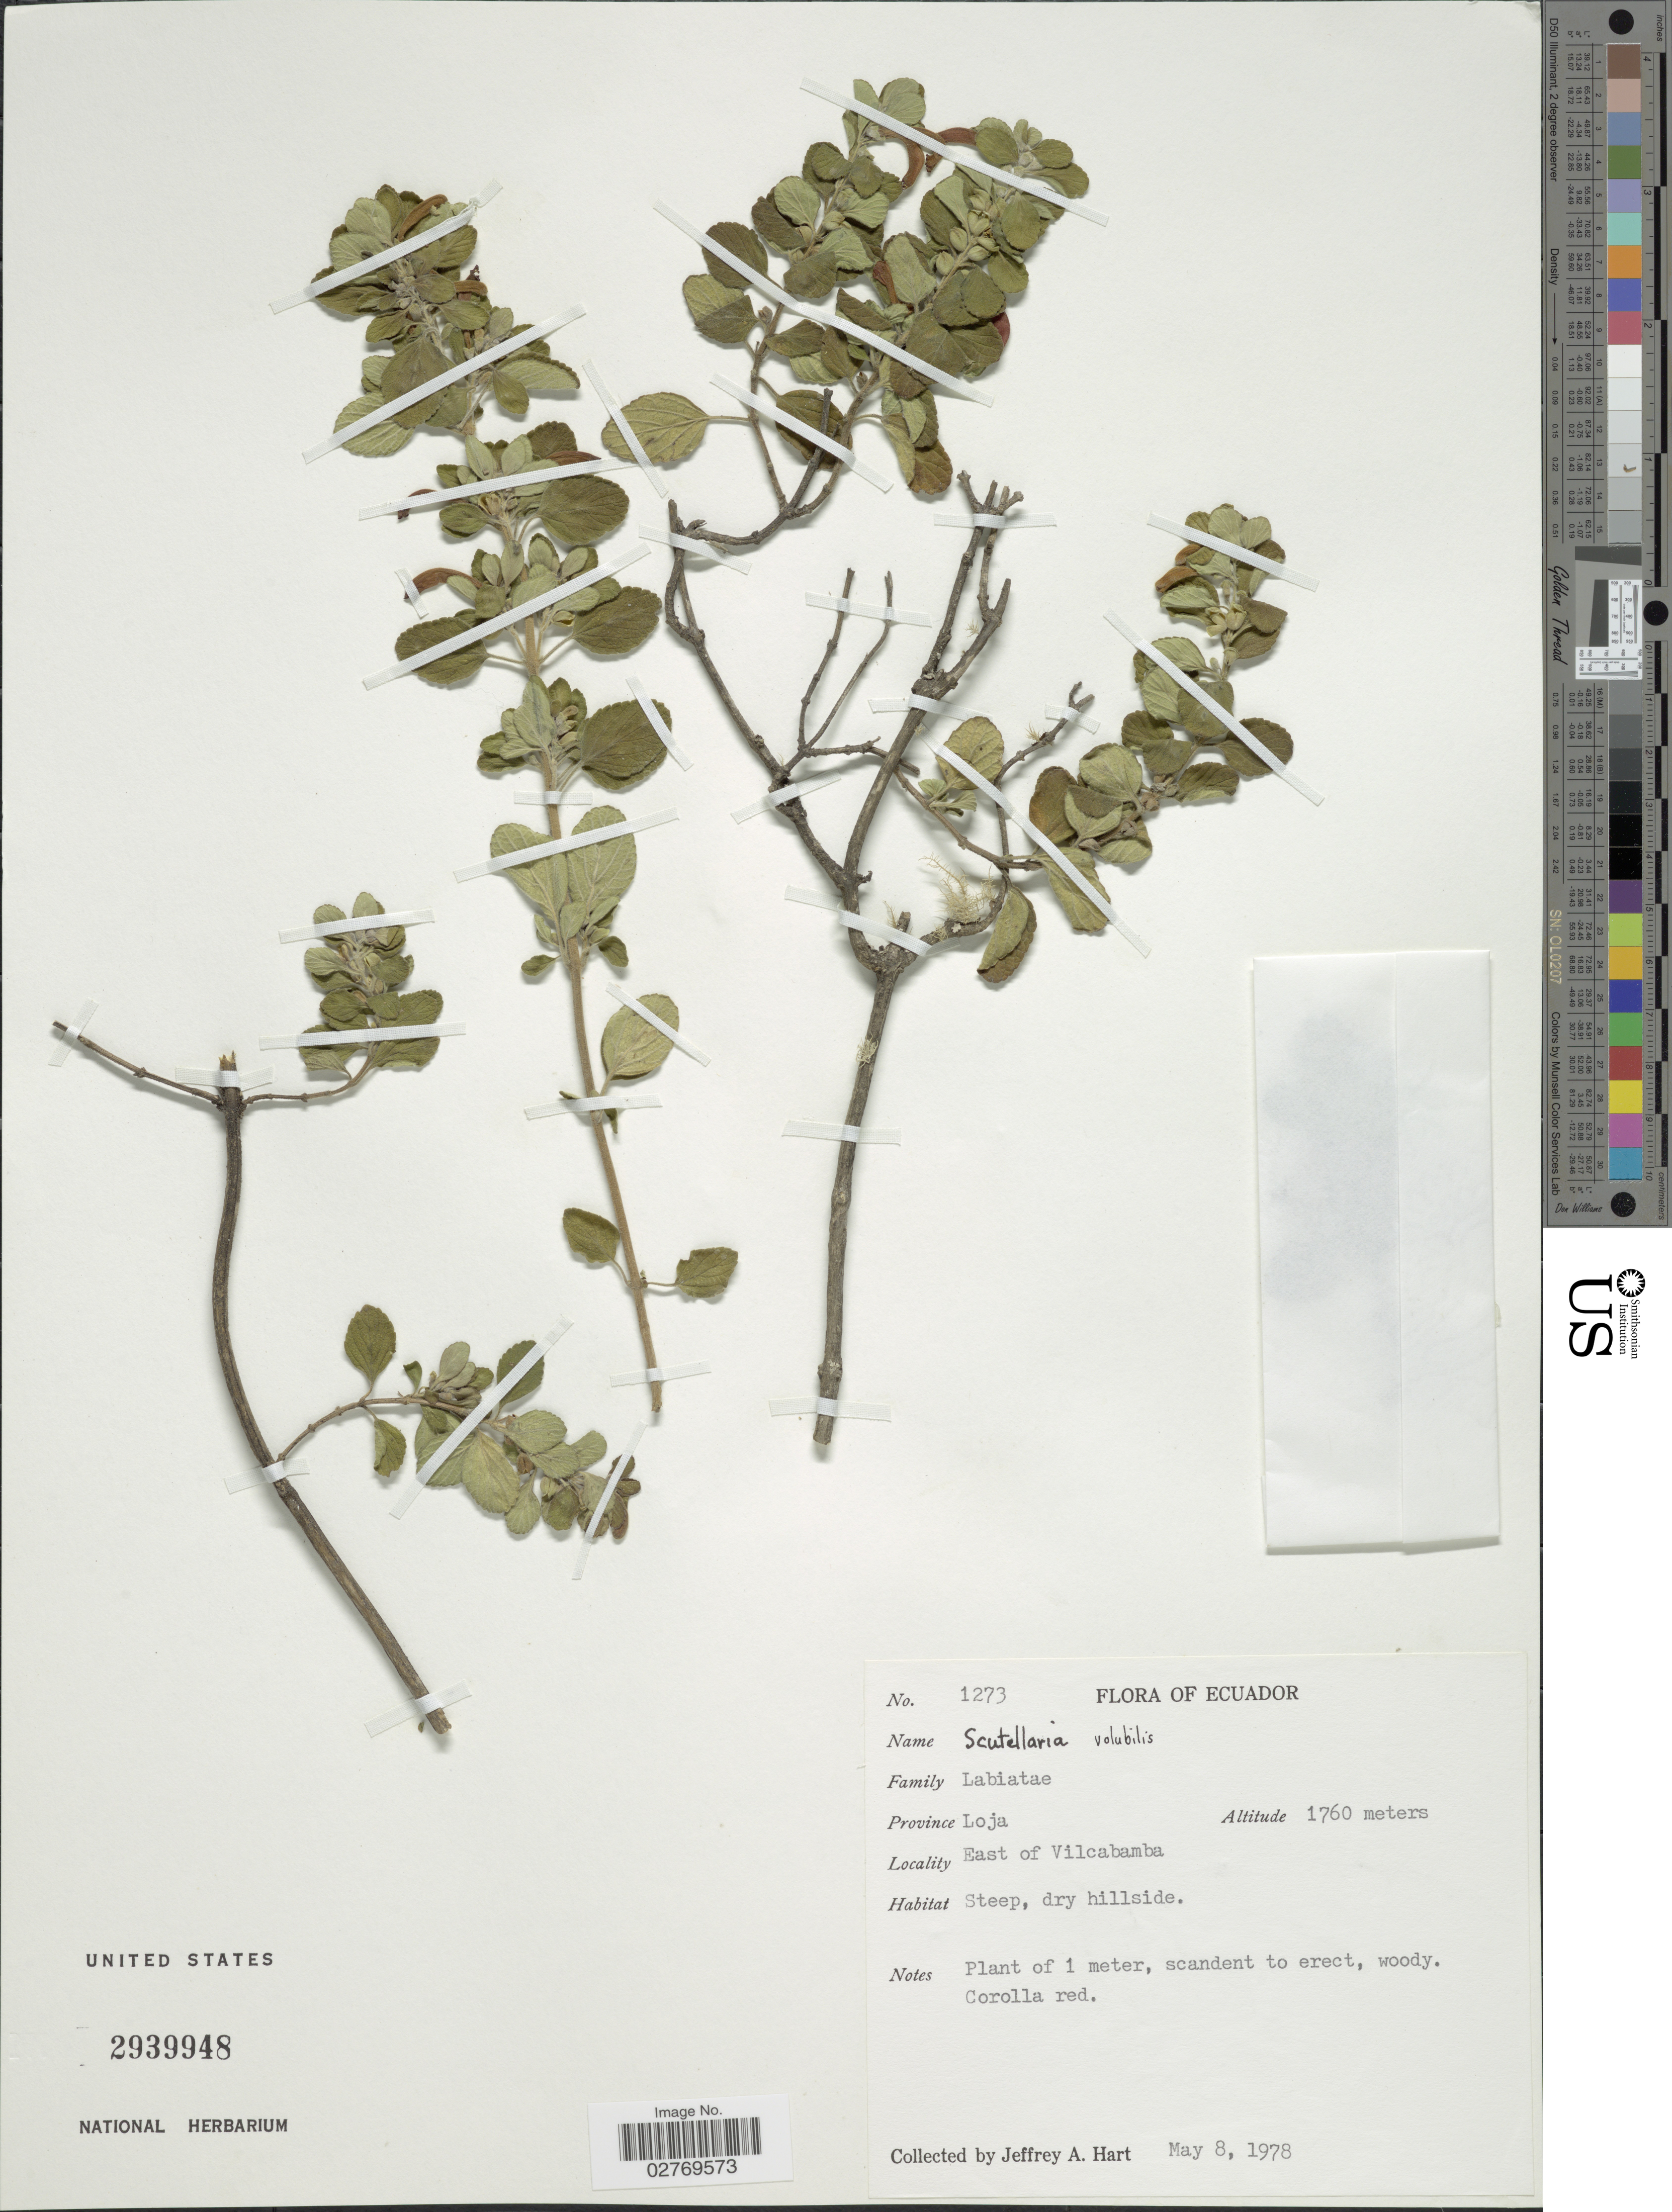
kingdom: Plantae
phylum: Tracheophyta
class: Magnoliopsida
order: Lamiales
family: Lamiaceae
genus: Scutellaria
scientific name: Scutellaria volubilis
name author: Kunth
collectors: J. A. Hart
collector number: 1273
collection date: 1978-05-08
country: Ecuador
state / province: Loja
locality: East of Vilcabamba.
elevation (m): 1760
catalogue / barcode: US 2939948